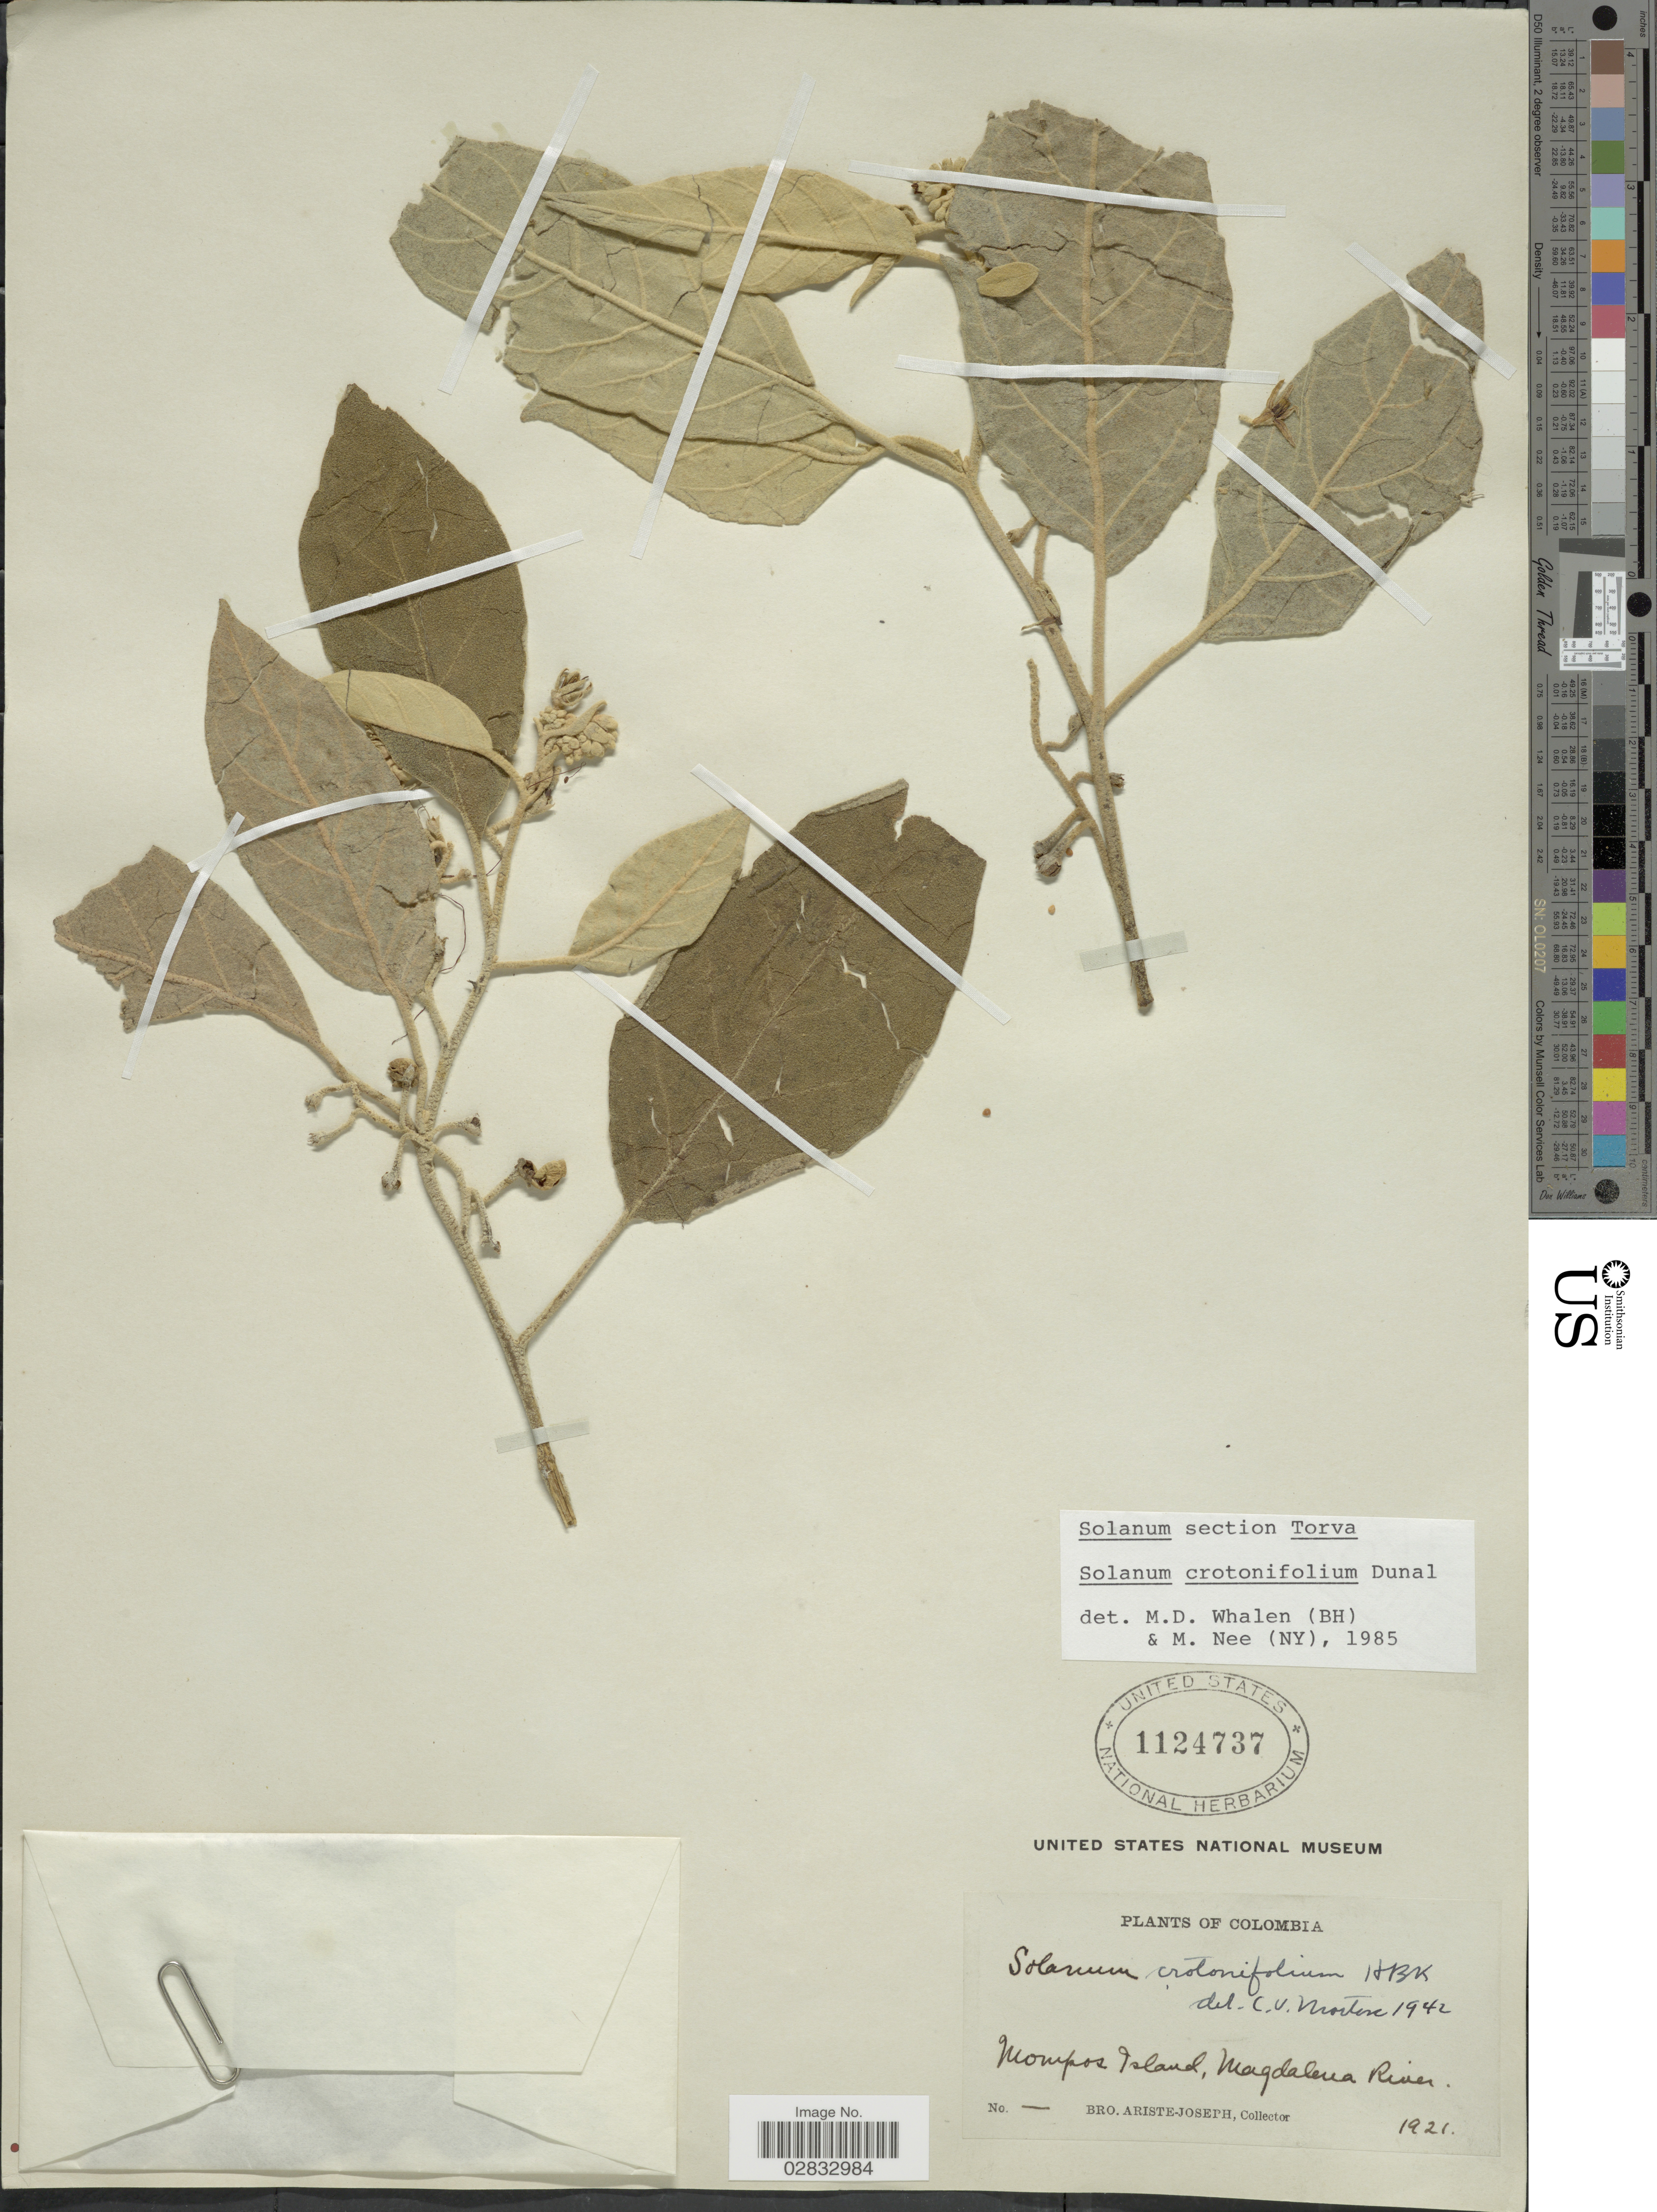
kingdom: Plantae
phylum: Tracheophyta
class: Magnoliopsida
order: Solanales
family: Solanaceae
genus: Solanum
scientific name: Solanum crotonifolium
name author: Dunal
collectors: Bro. Ariste-Joseph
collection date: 1921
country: Colombia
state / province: Magdalena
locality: Mompos Island, Magdalena River.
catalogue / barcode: US 1124737